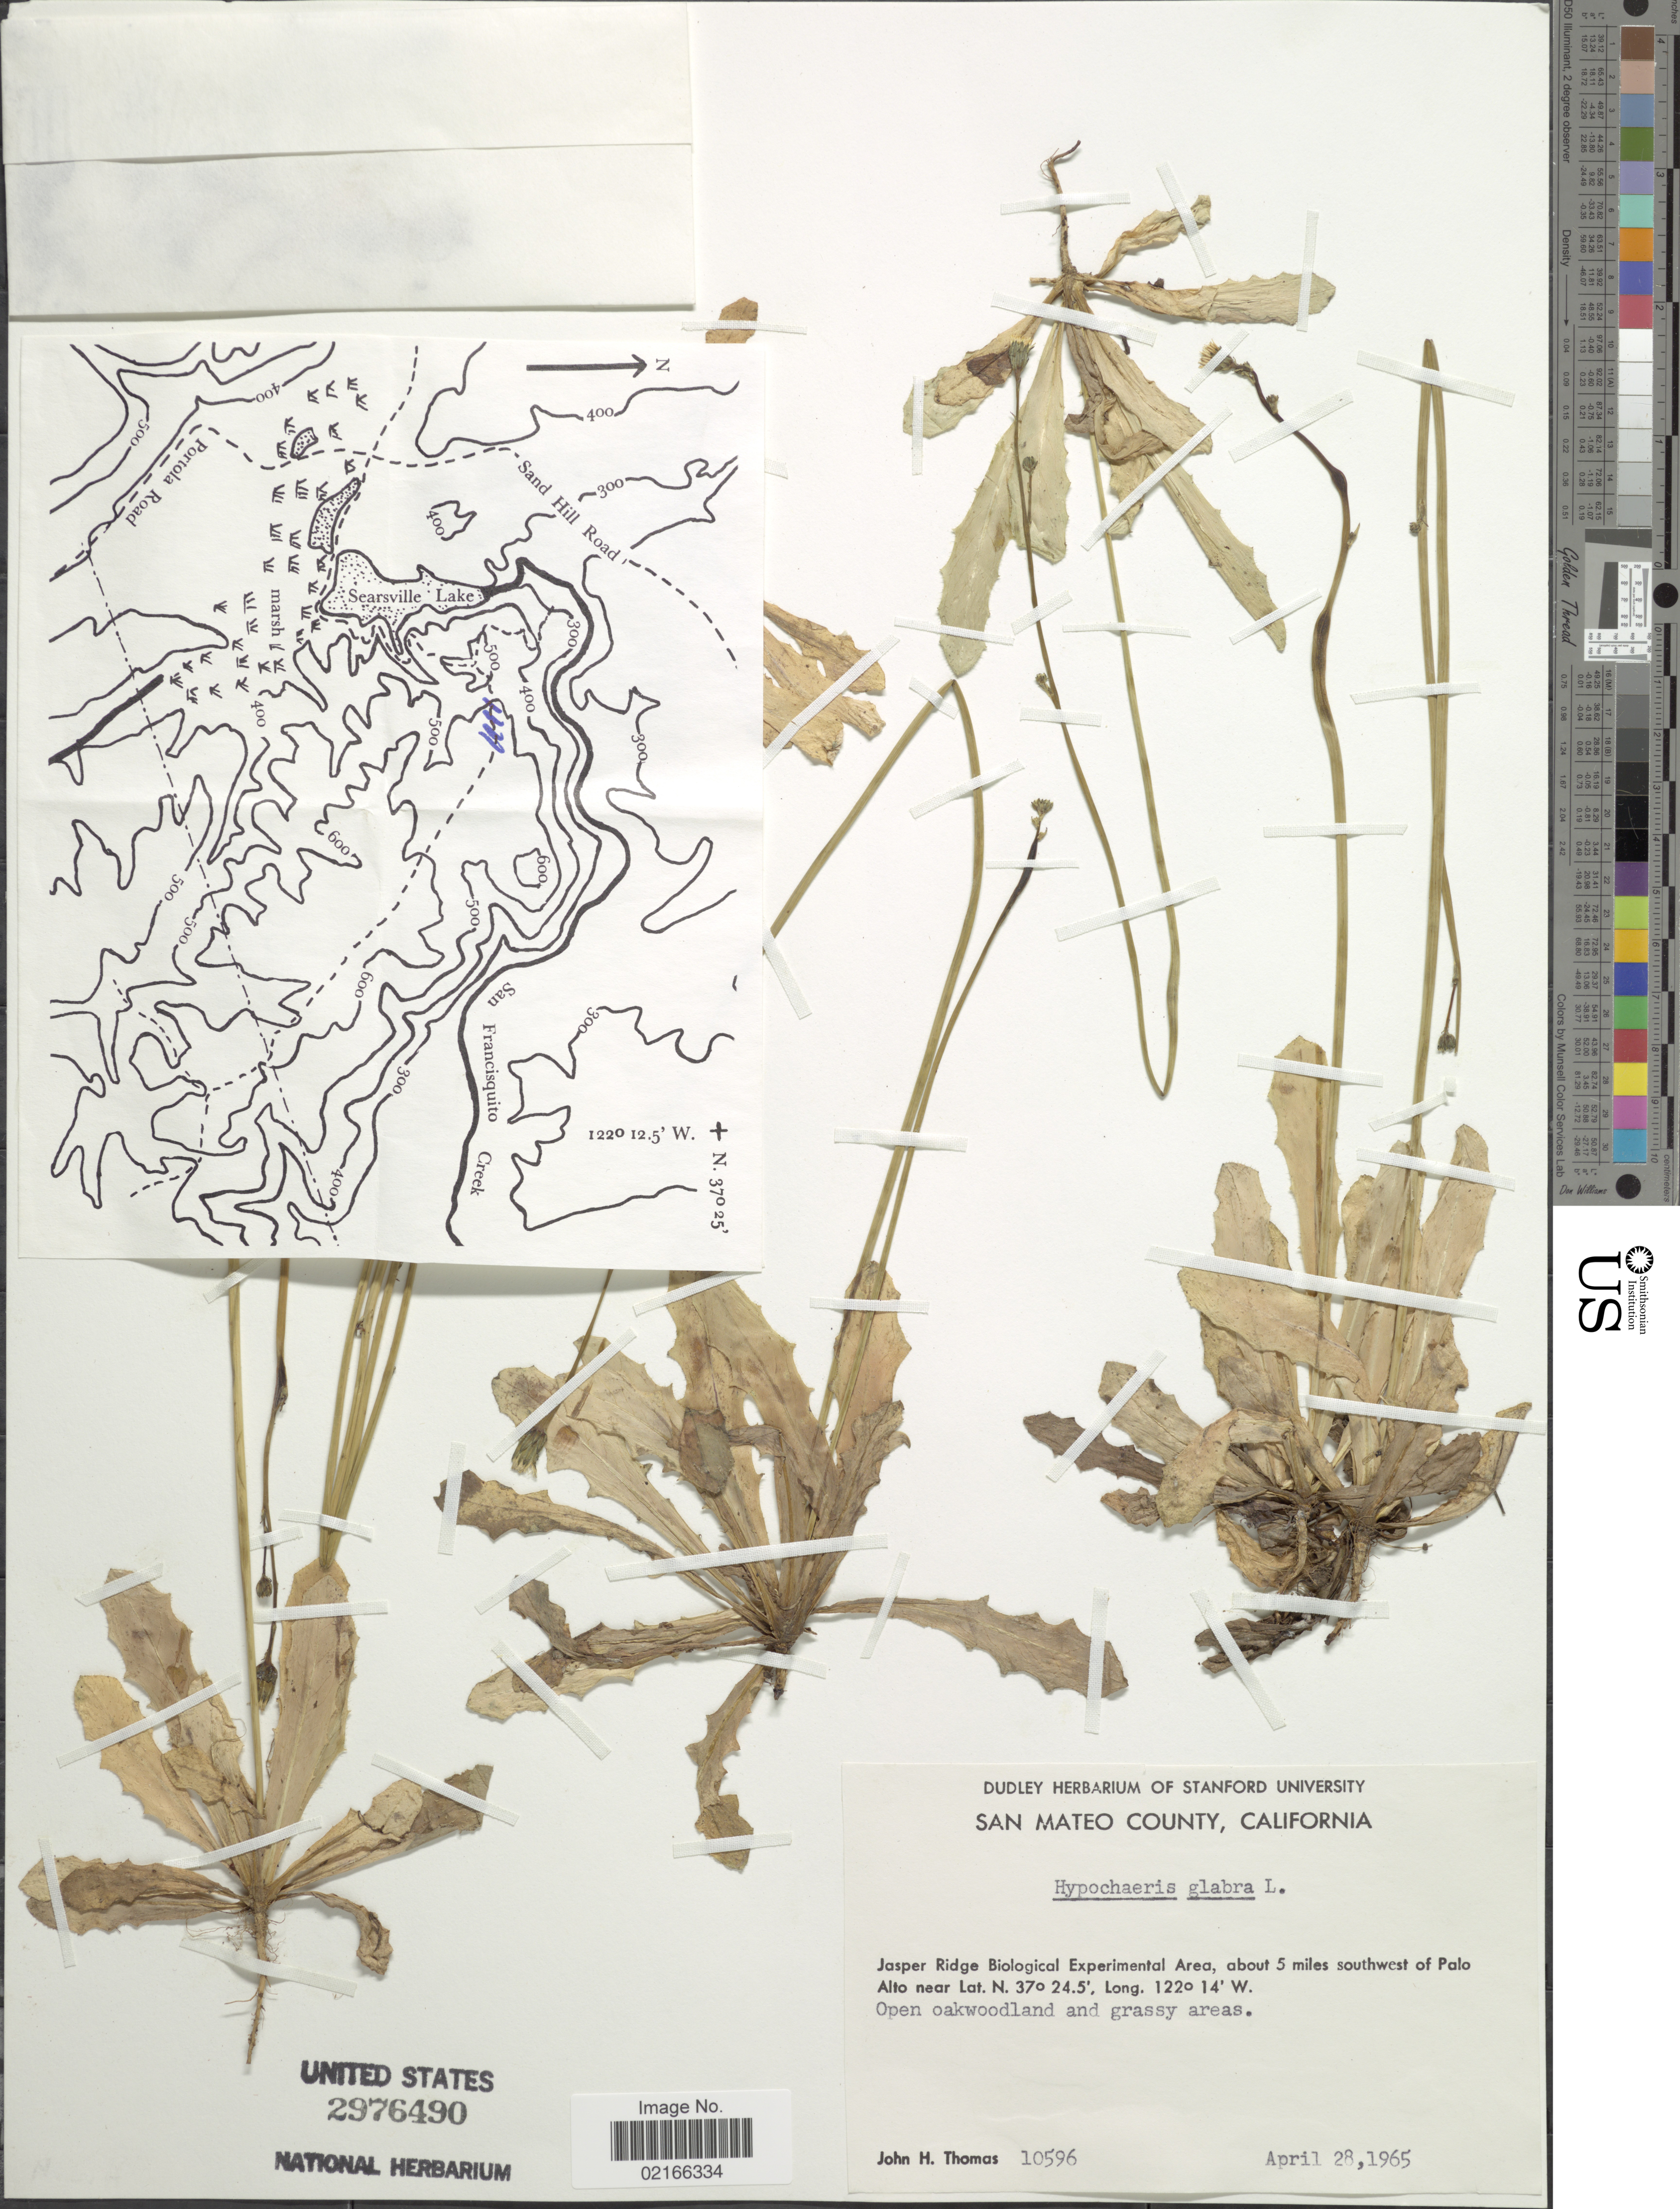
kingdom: Plantae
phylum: Tracheophyta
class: Magnoliopsida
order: Asterales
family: Asteraceae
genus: Hypochaeris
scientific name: Hypochaeris glabra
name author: L.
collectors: J. H. Thomas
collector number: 10596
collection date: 1965-04-28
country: United States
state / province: California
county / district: San Mateo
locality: San Mateo County. Jasper Ridge Biological Experimental Area, about 5 miles southwest of Palo Alto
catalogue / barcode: US 2976490